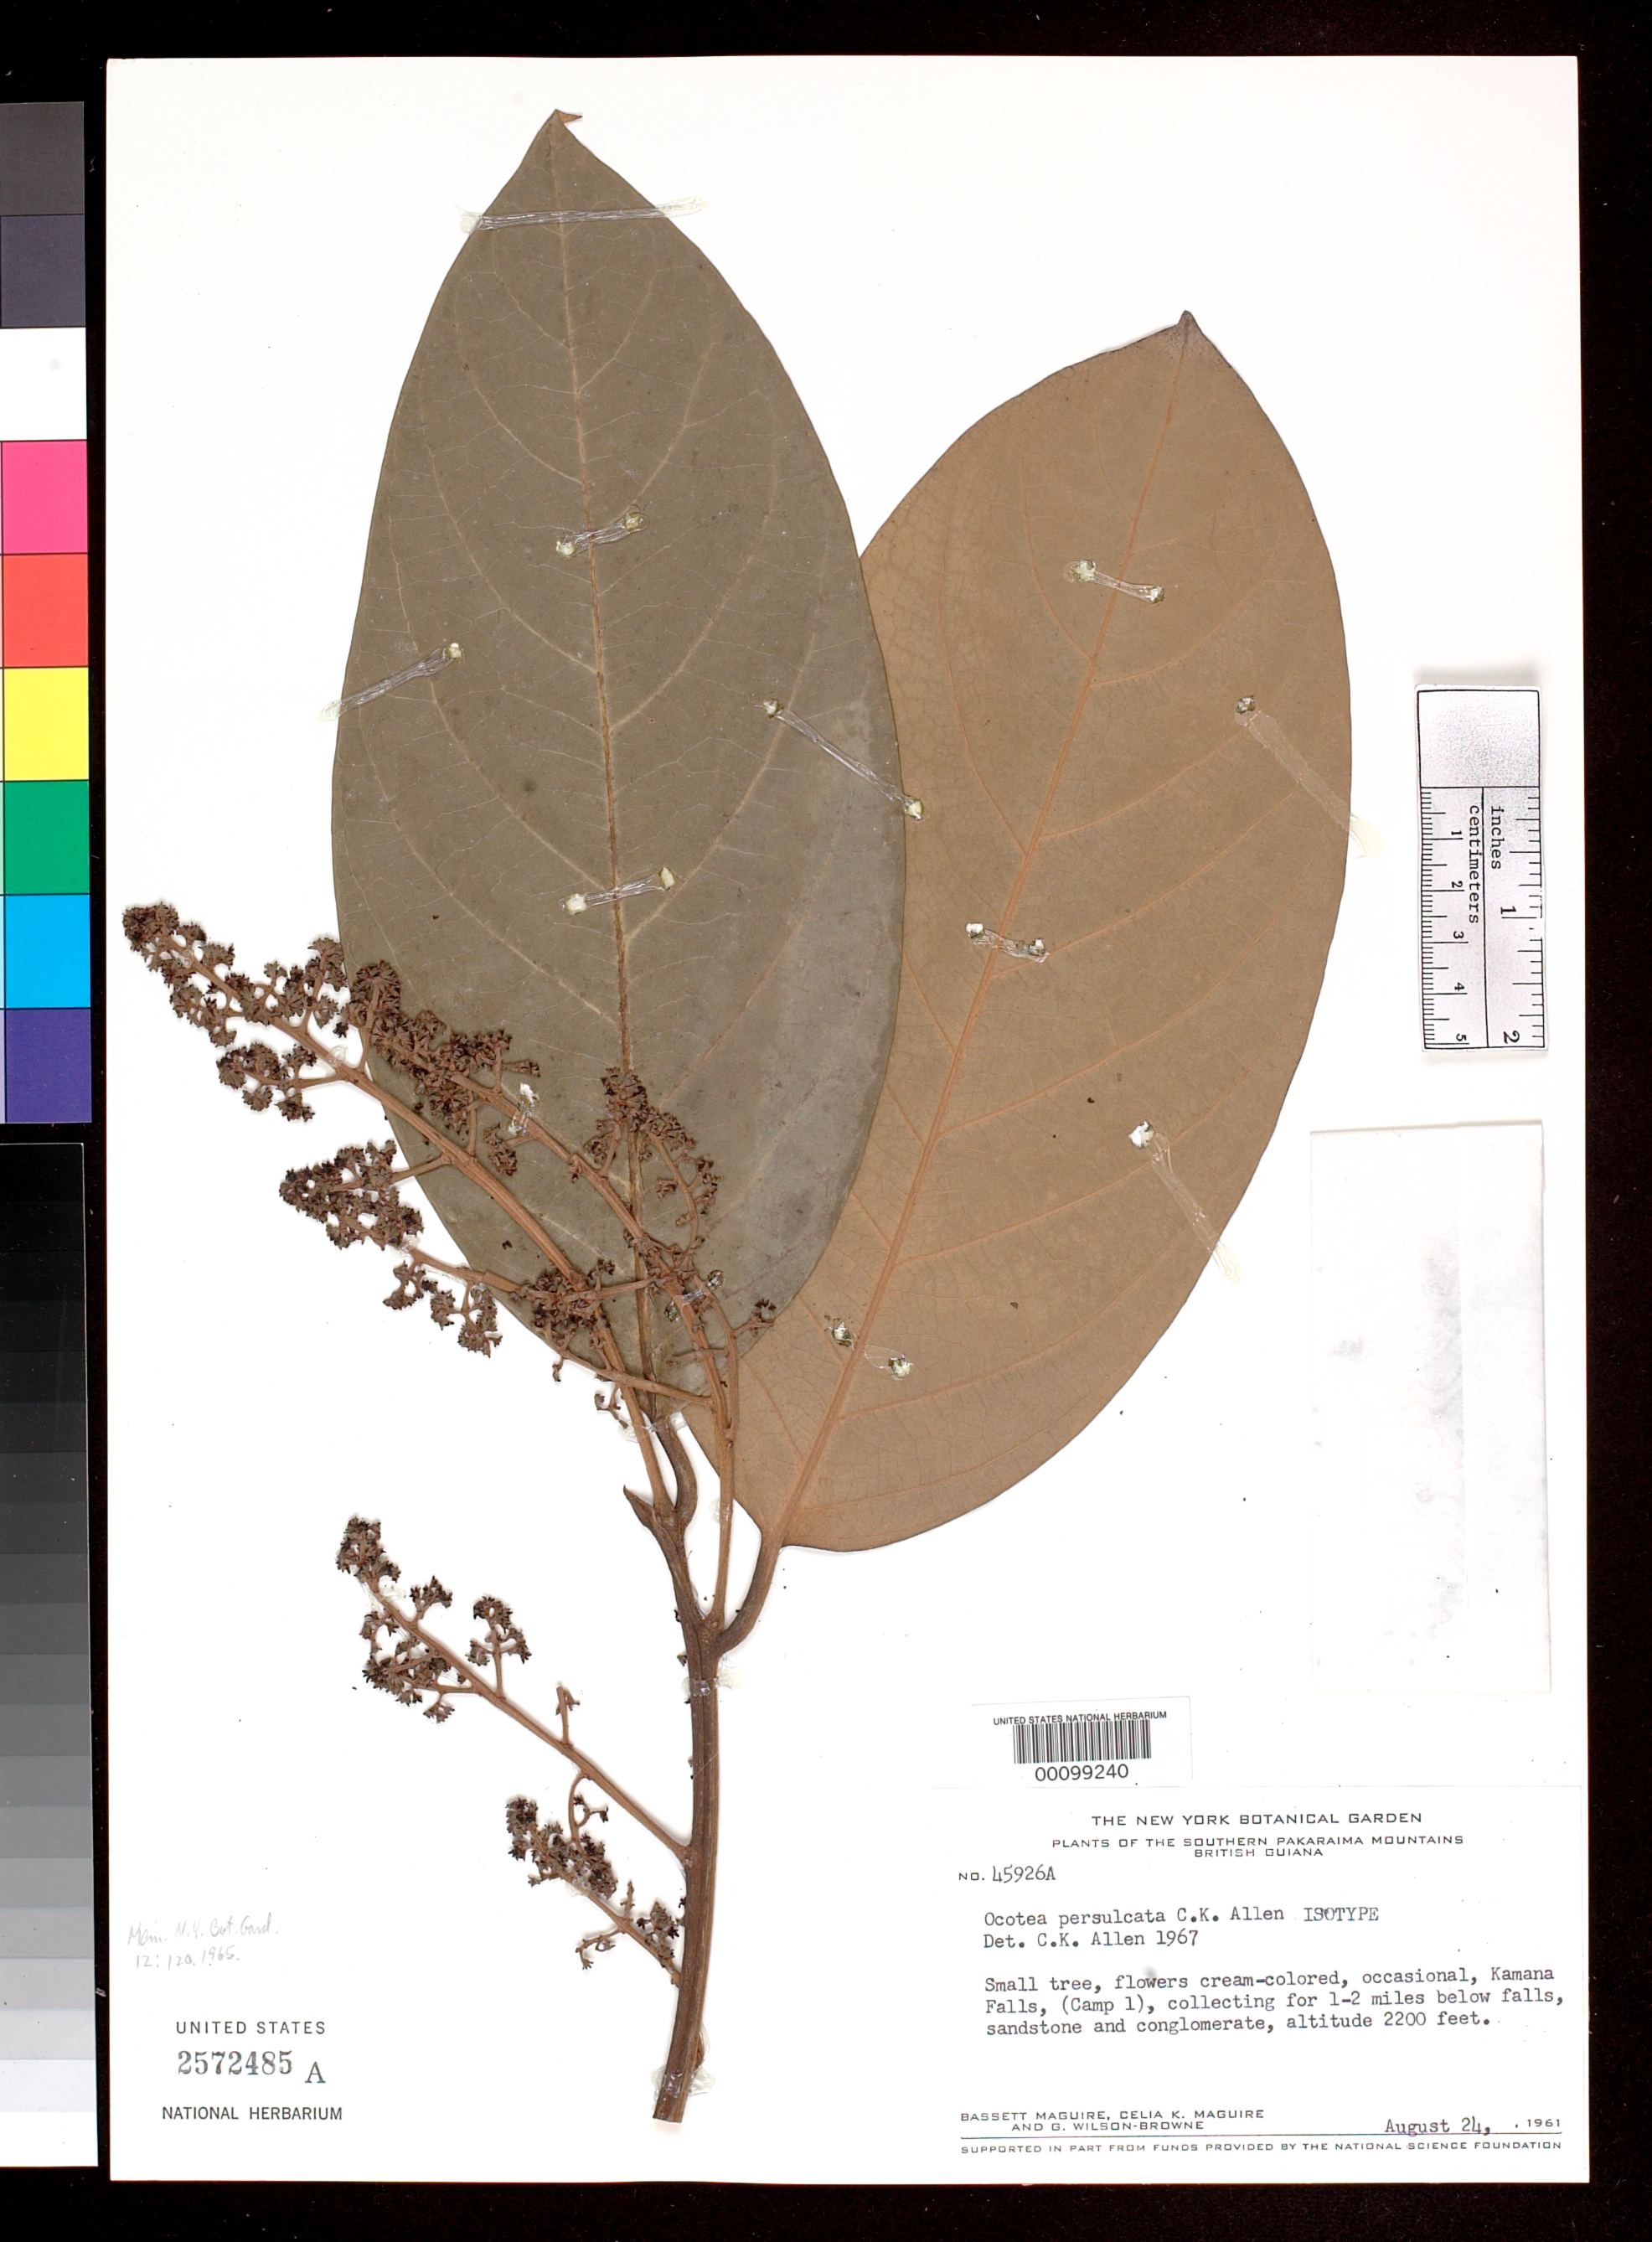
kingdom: Plantae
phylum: Tracheophyta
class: Magnoliopsida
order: Laurales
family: Lauraceae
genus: Ocotea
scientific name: Ocotea persulcata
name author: C.K. Allen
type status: Isotype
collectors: B. Maguire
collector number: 45926 a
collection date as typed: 24 Aug 1961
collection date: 1961-08-24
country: Guyana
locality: Southern Pakaraima Mts., Kamana Falls.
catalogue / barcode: US 2572485A